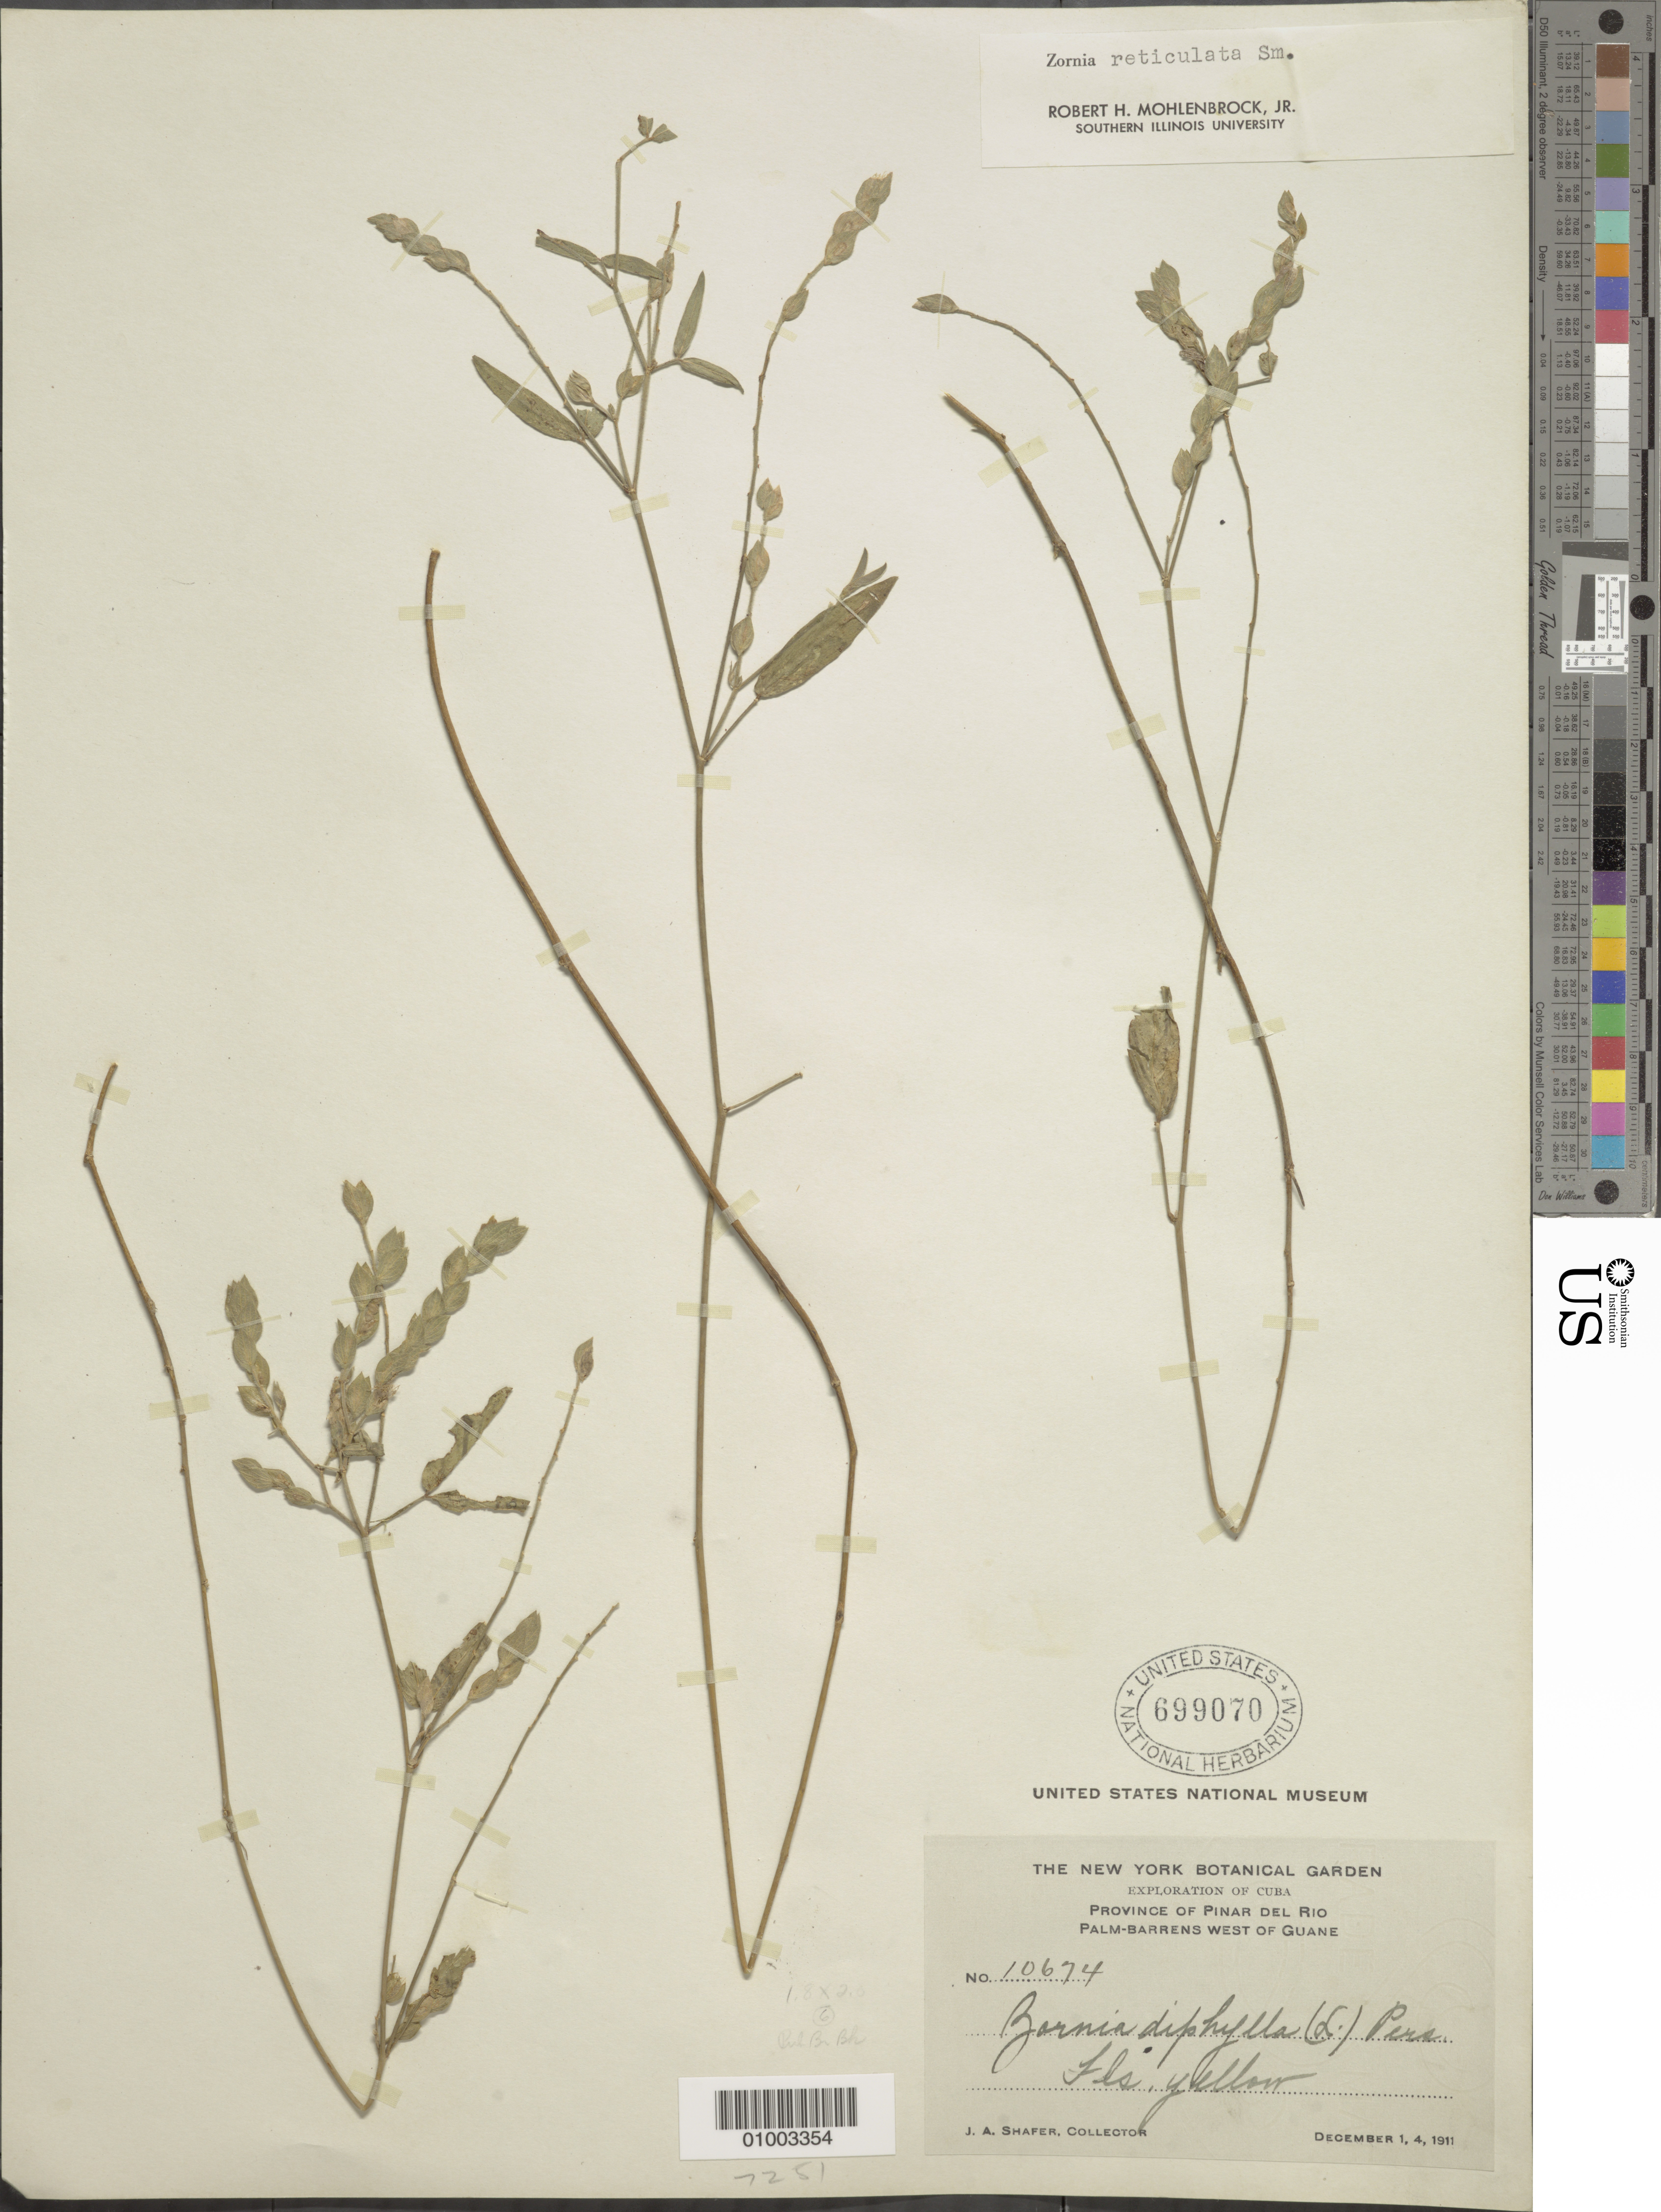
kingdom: Plantae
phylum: Tracheophyta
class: Magnoliopsida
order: Fabales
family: Fabaceae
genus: Zornia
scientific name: Zornia reticulata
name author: Sm.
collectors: J. A. Shafer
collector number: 10674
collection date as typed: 01 Dec 1911 to 04 Dec 1911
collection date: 1911-12-01/1911-12-04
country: Cuba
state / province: Pinar del Rio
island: Cuba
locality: Palm barrens west of Guane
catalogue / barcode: US 699070